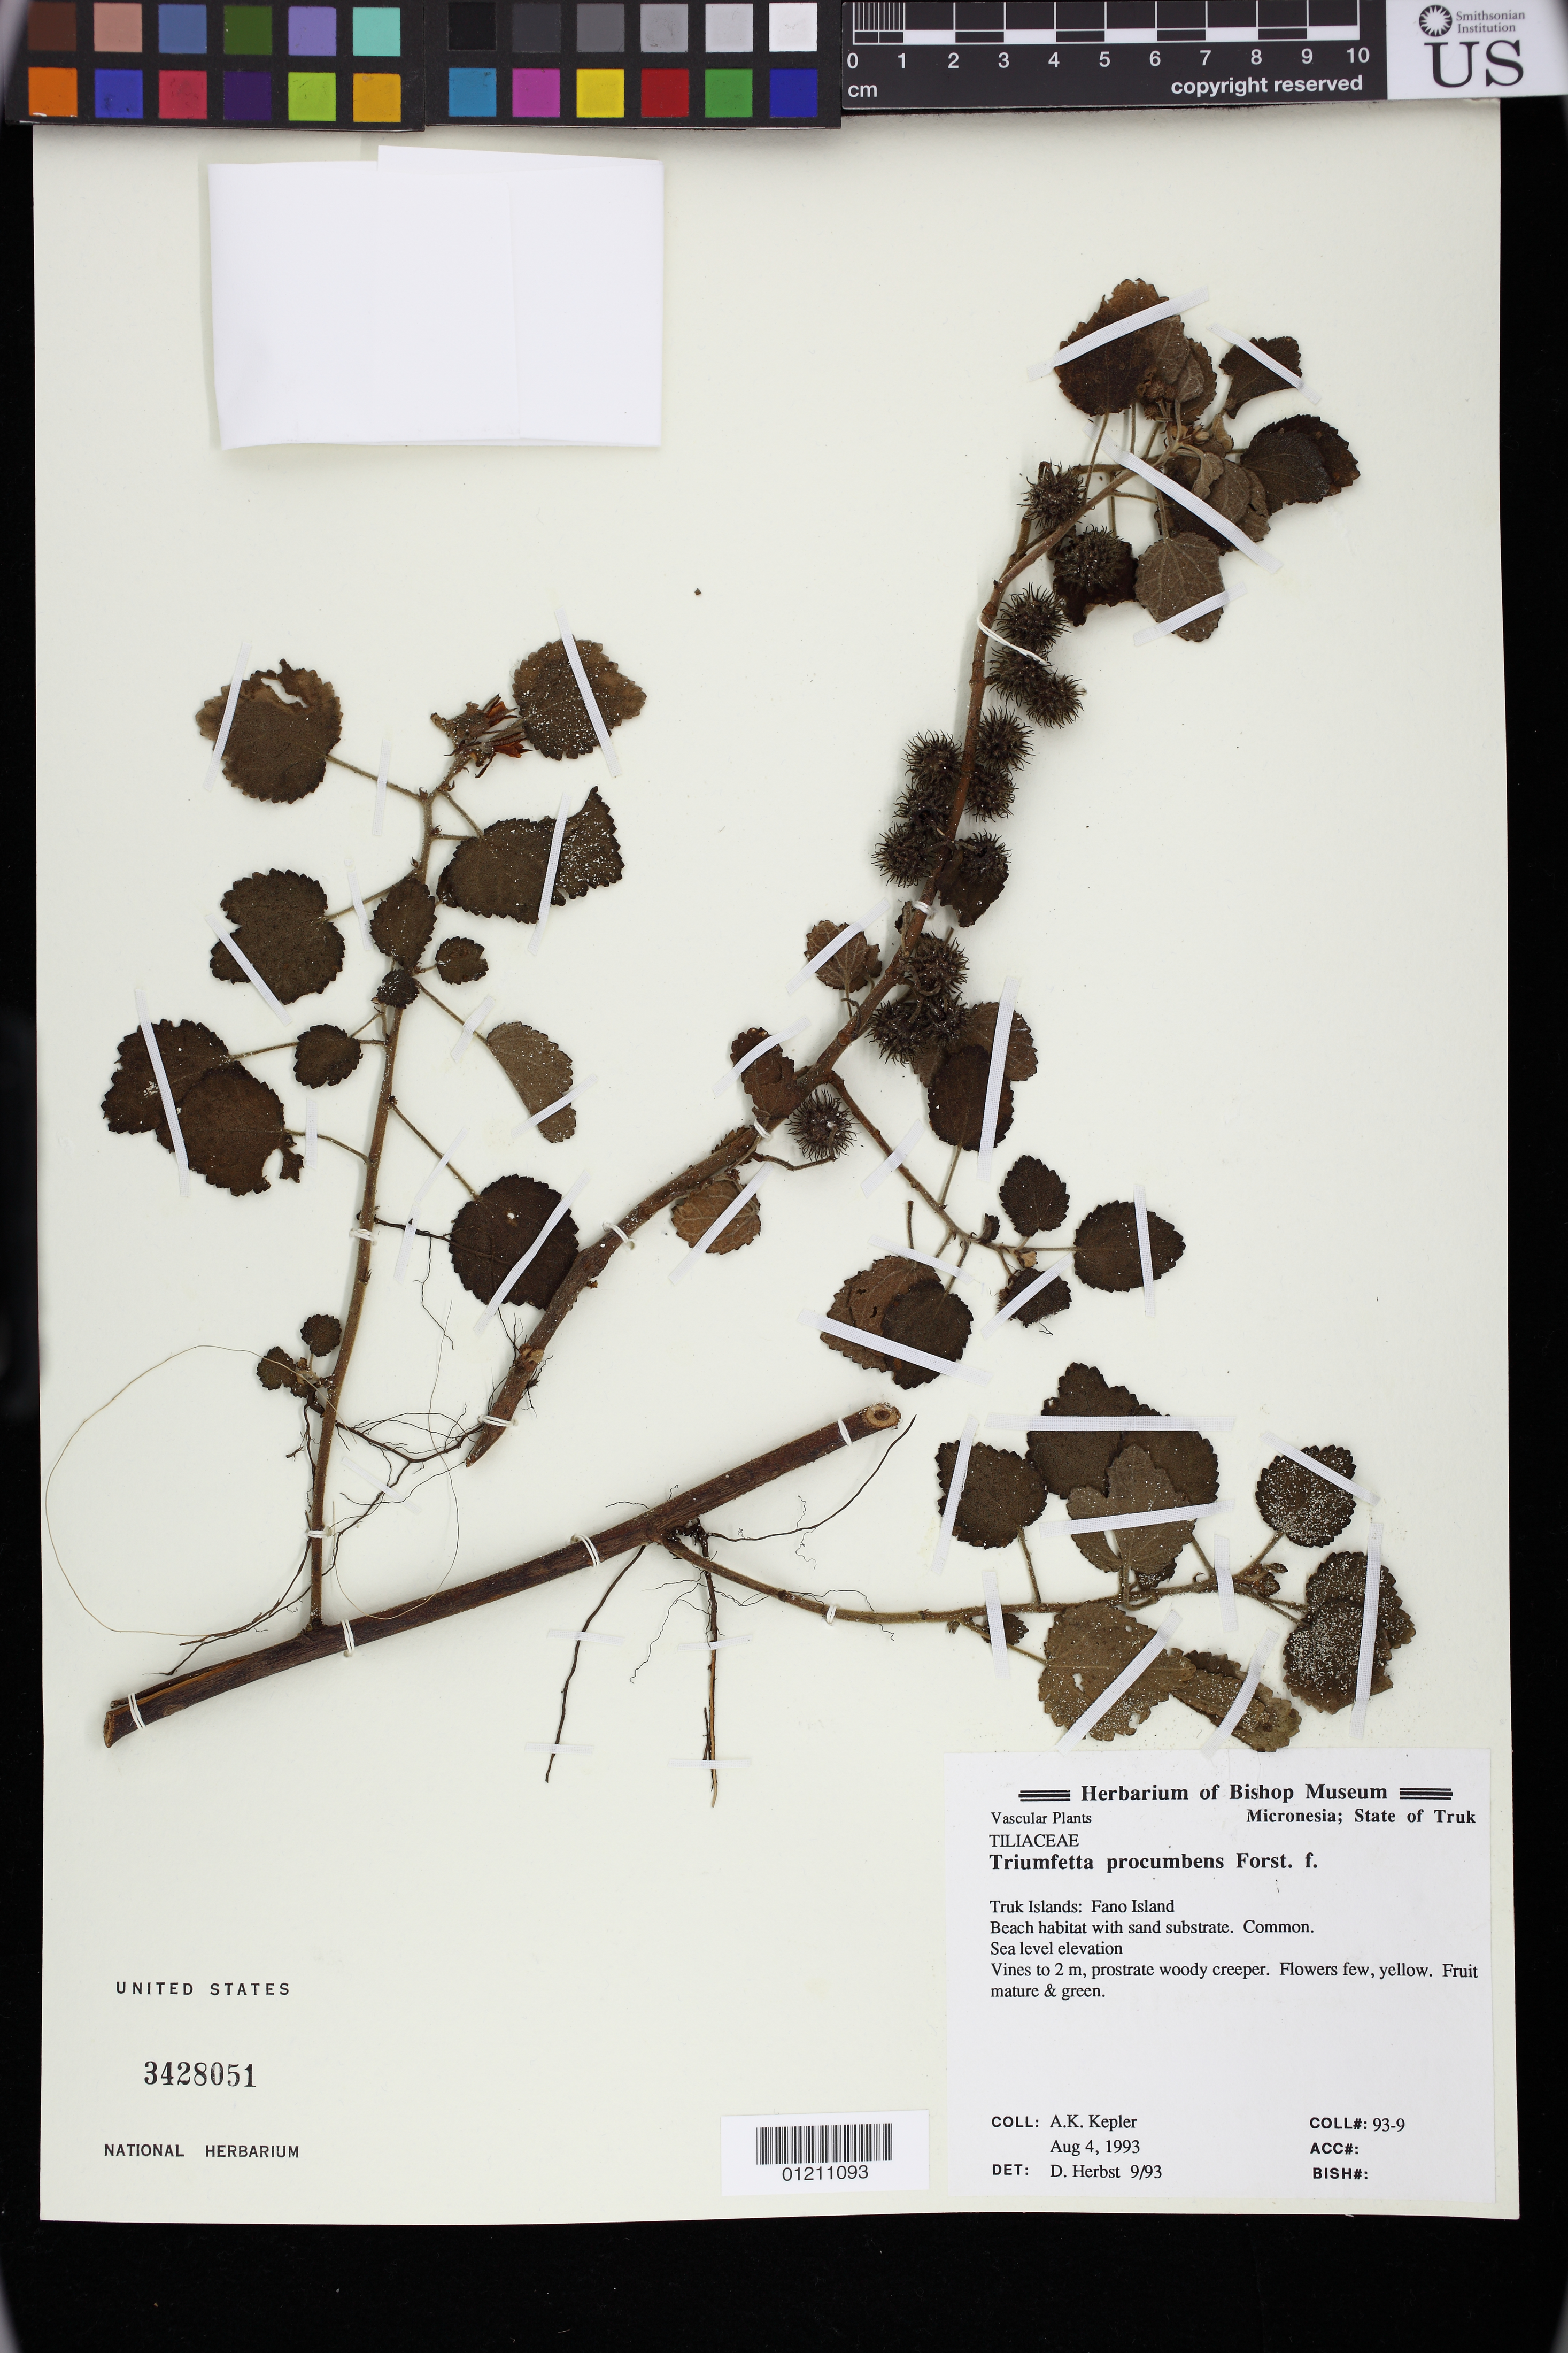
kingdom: Plantae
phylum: Tracheophyta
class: Magnoliopsida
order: Malvales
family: Malvaceae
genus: Triumfetta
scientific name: Triumfetta procumbens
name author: G. Forst.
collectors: A. K. Kepler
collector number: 93-9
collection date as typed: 08 Apr 1993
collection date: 1993-04-08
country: Micronesia, Federated States of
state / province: Truk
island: Fano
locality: Micronesia: State of Truk. Truk Islands: Fano Island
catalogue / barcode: US 3428051